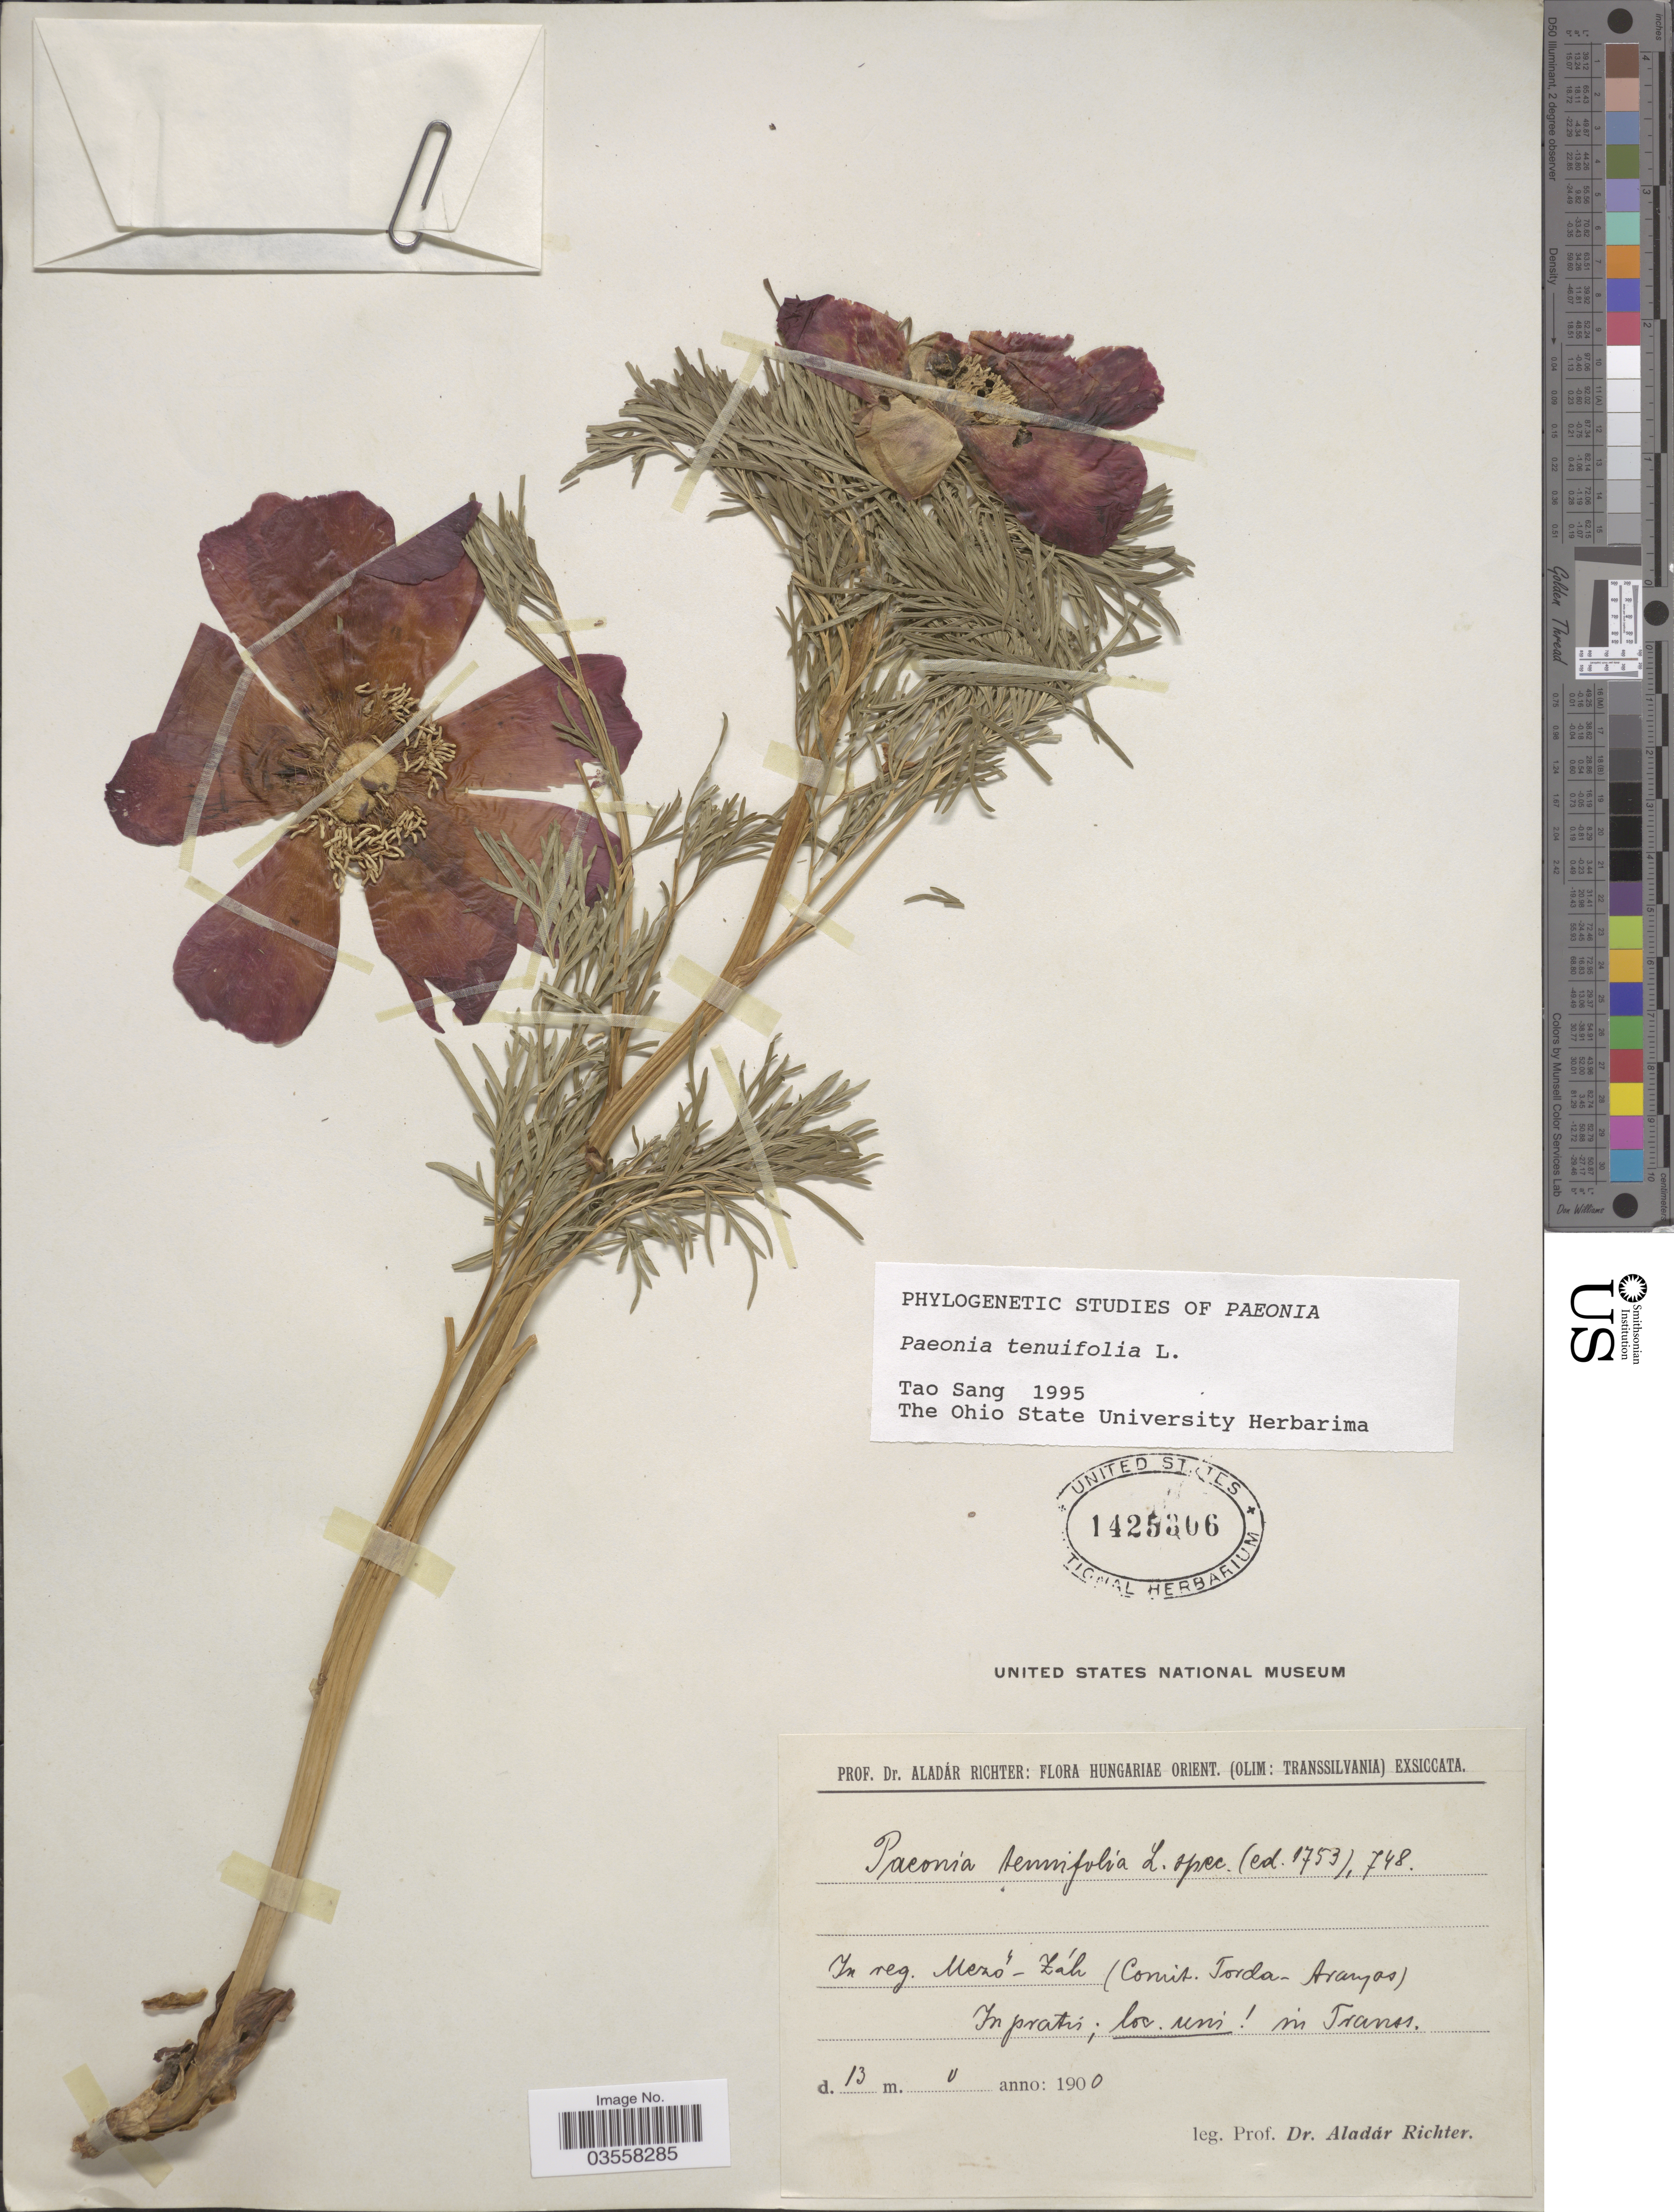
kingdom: Plantae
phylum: Tracheophyta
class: Magnoliopsida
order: Saxifragales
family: Paeoniaceae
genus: Paeonia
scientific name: Paeonia tenuifolia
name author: L.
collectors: A. Richter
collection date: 1900-05-13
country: Romania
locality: Hungariæ orient. (Olim: Transsilvania). In reg. Mezö-Zalí (Comit. Torda -Arayas [interpreted]).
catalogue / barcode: US 1425306